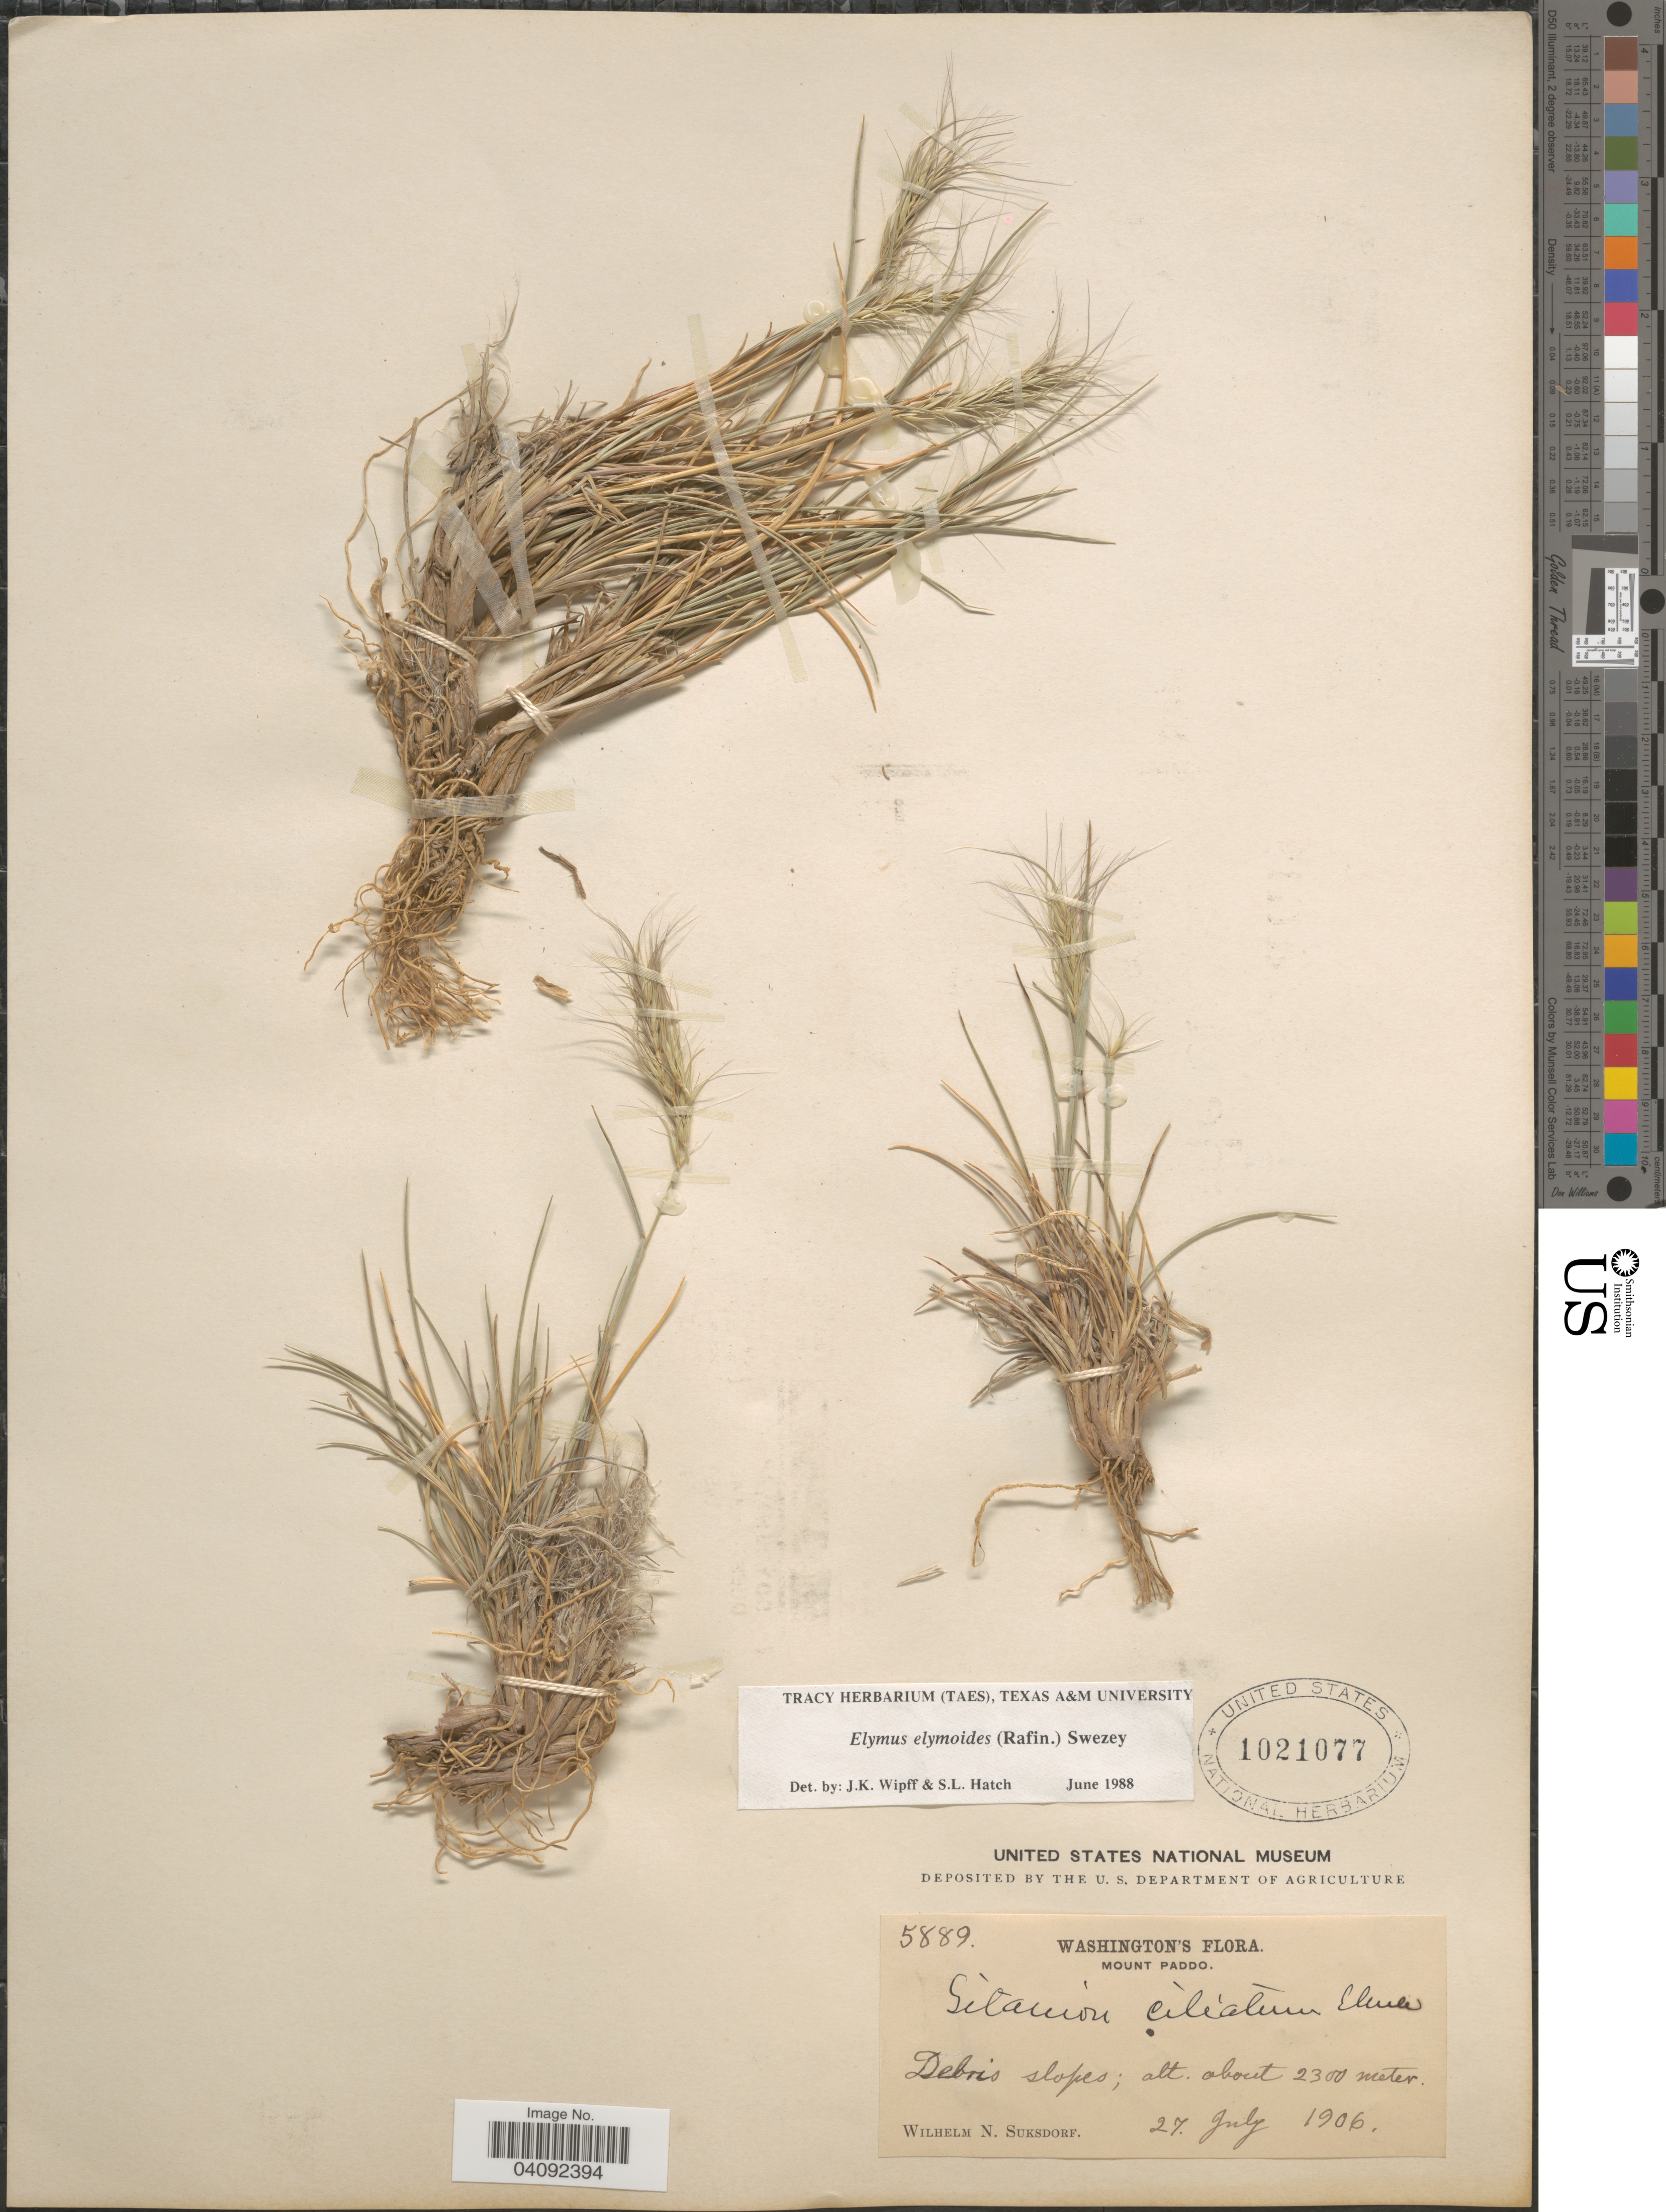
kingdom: Plantae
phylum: Tracheophyta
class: Liliopsida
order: Poales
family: Poaceae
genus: Elymus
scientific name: Elymus elymoides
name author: (Raf.) Swezey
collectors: W. N. Suksdorf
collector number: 5889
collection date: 1906-07-27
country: United States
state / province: Washington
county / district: Skamania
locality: Mount Paddo. Debris slopes.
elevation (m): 2300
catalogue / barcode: US 1021077